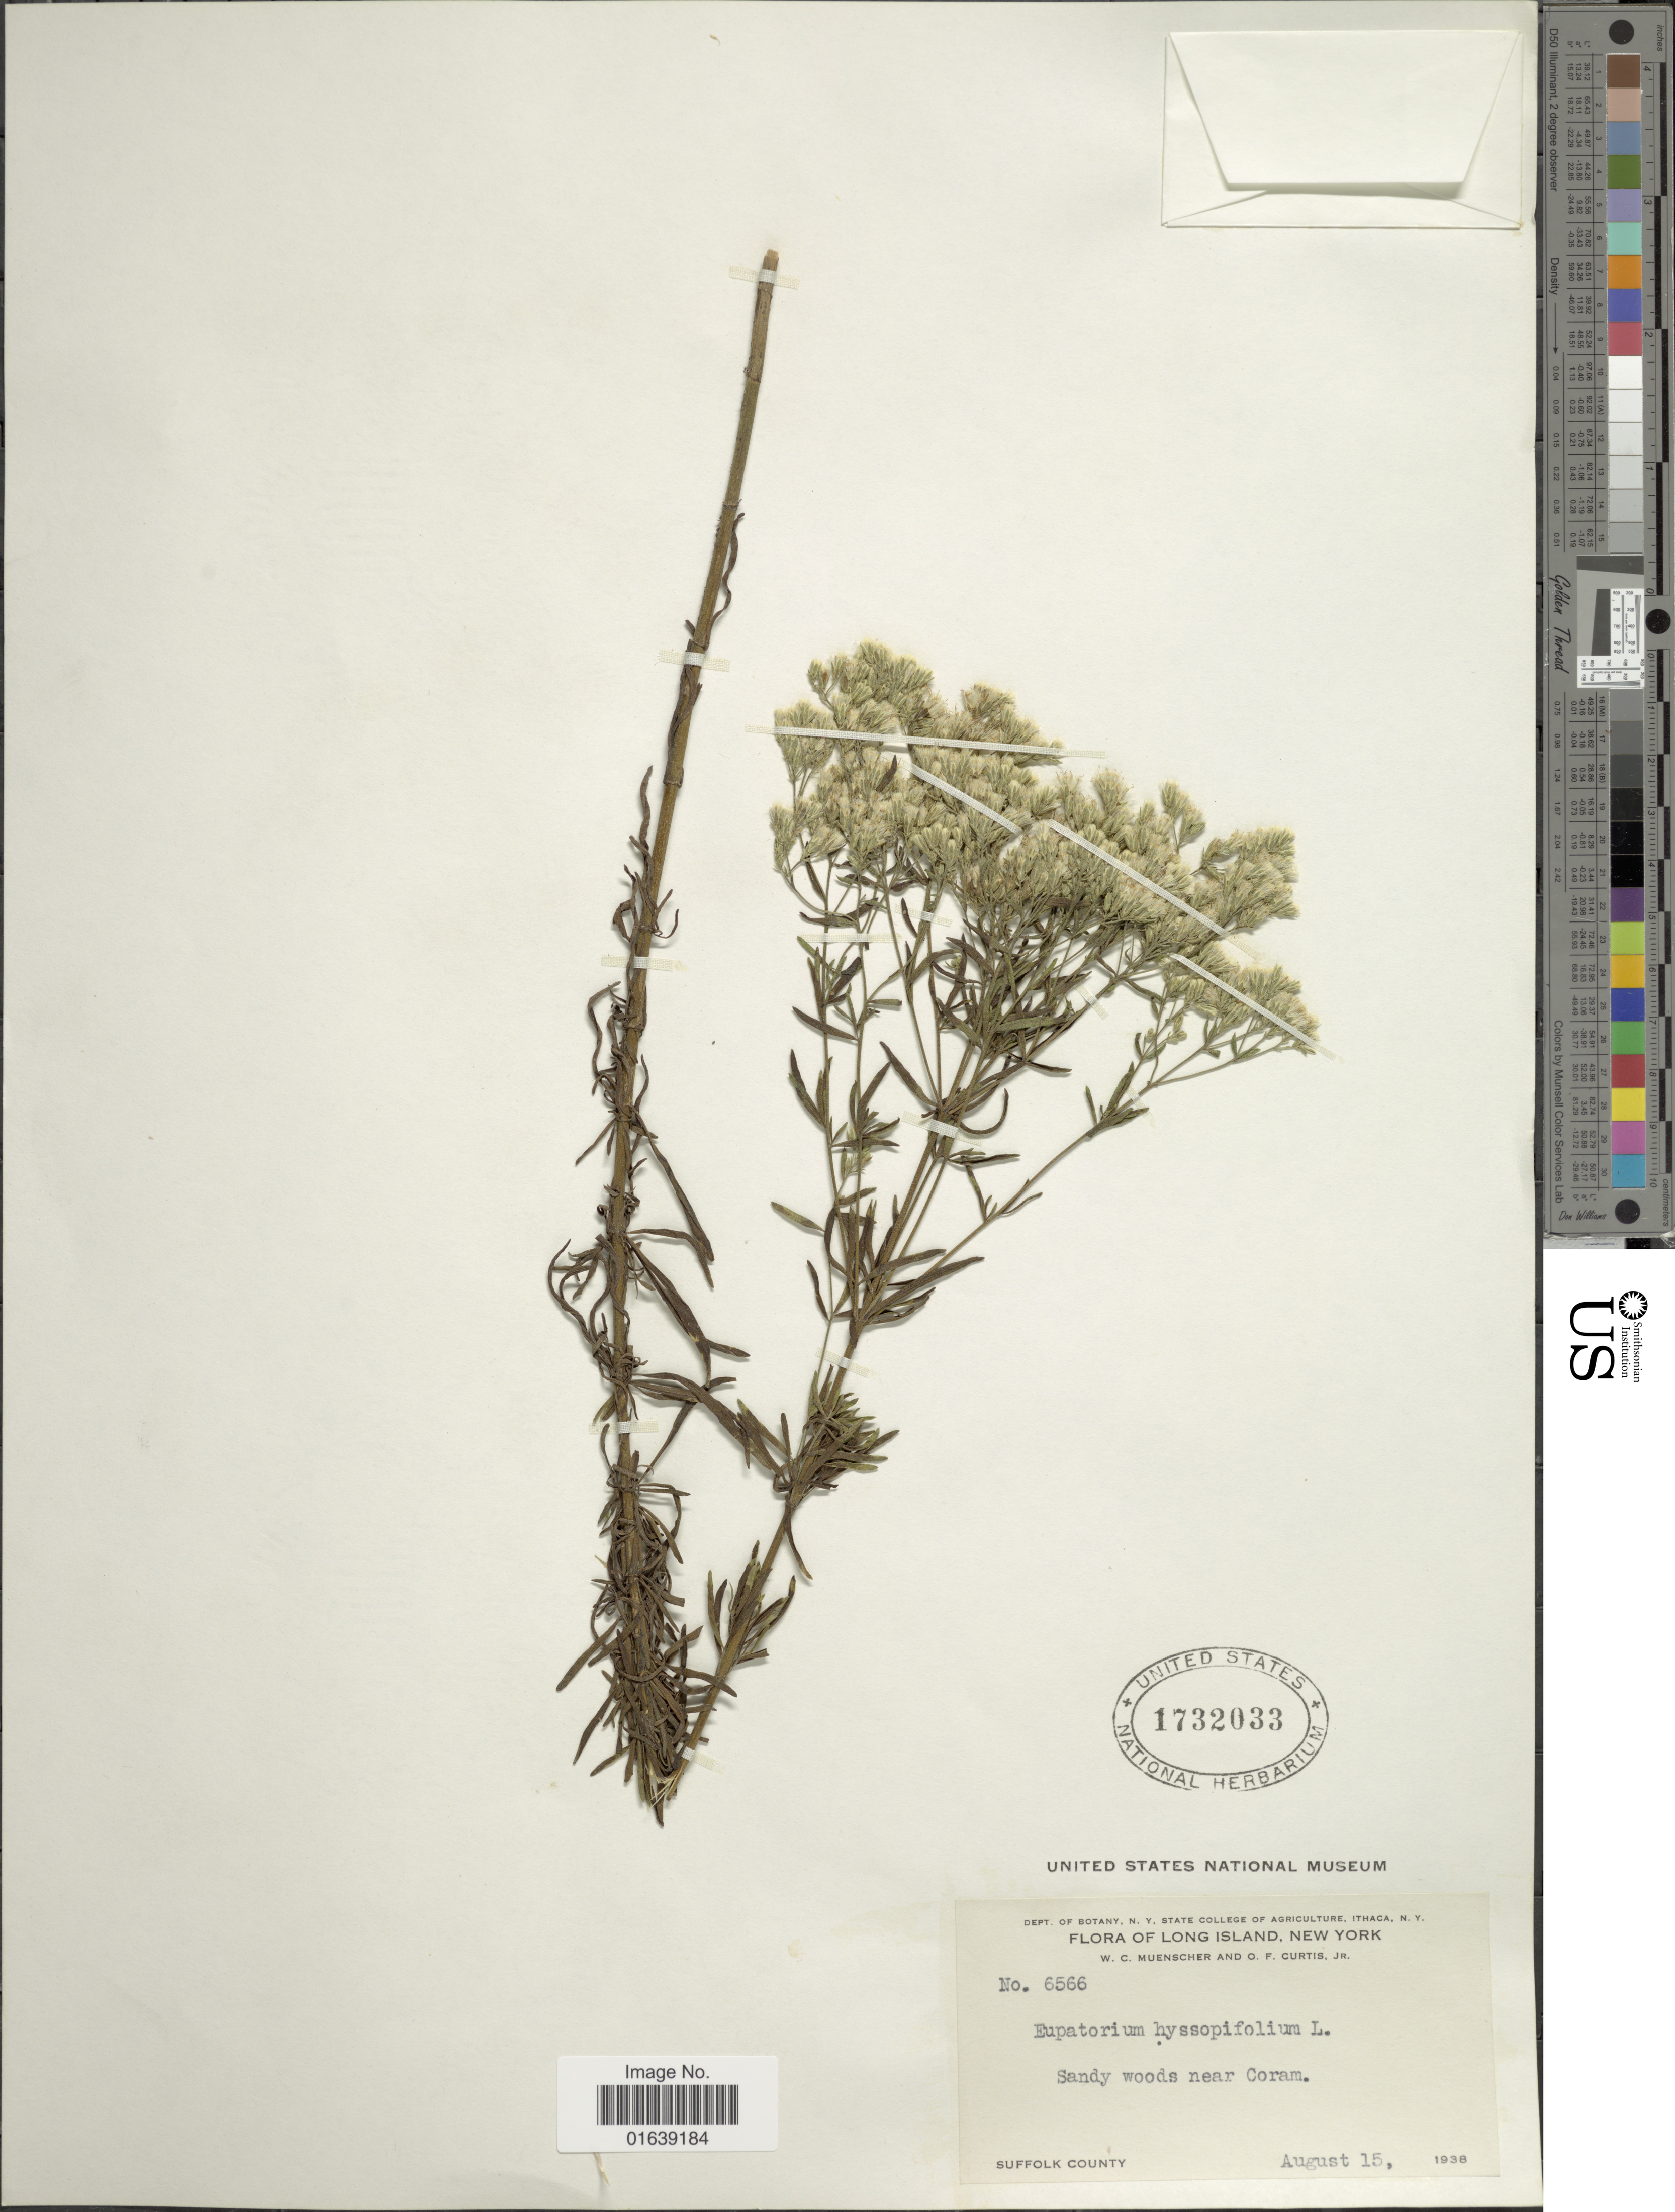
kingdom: Plantae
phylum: Tracheophyta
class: Magnoliopsida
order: Asterales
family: Asteraceae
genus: Eupatorium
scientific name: Eupatorium hyssopifolium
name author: L.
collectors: W. Muenscher & O. Curtis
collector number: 6566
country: United States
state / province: New York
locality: Long Island, New York. Sandy woods near Coram. Suffolk County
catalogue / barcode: US 1732033